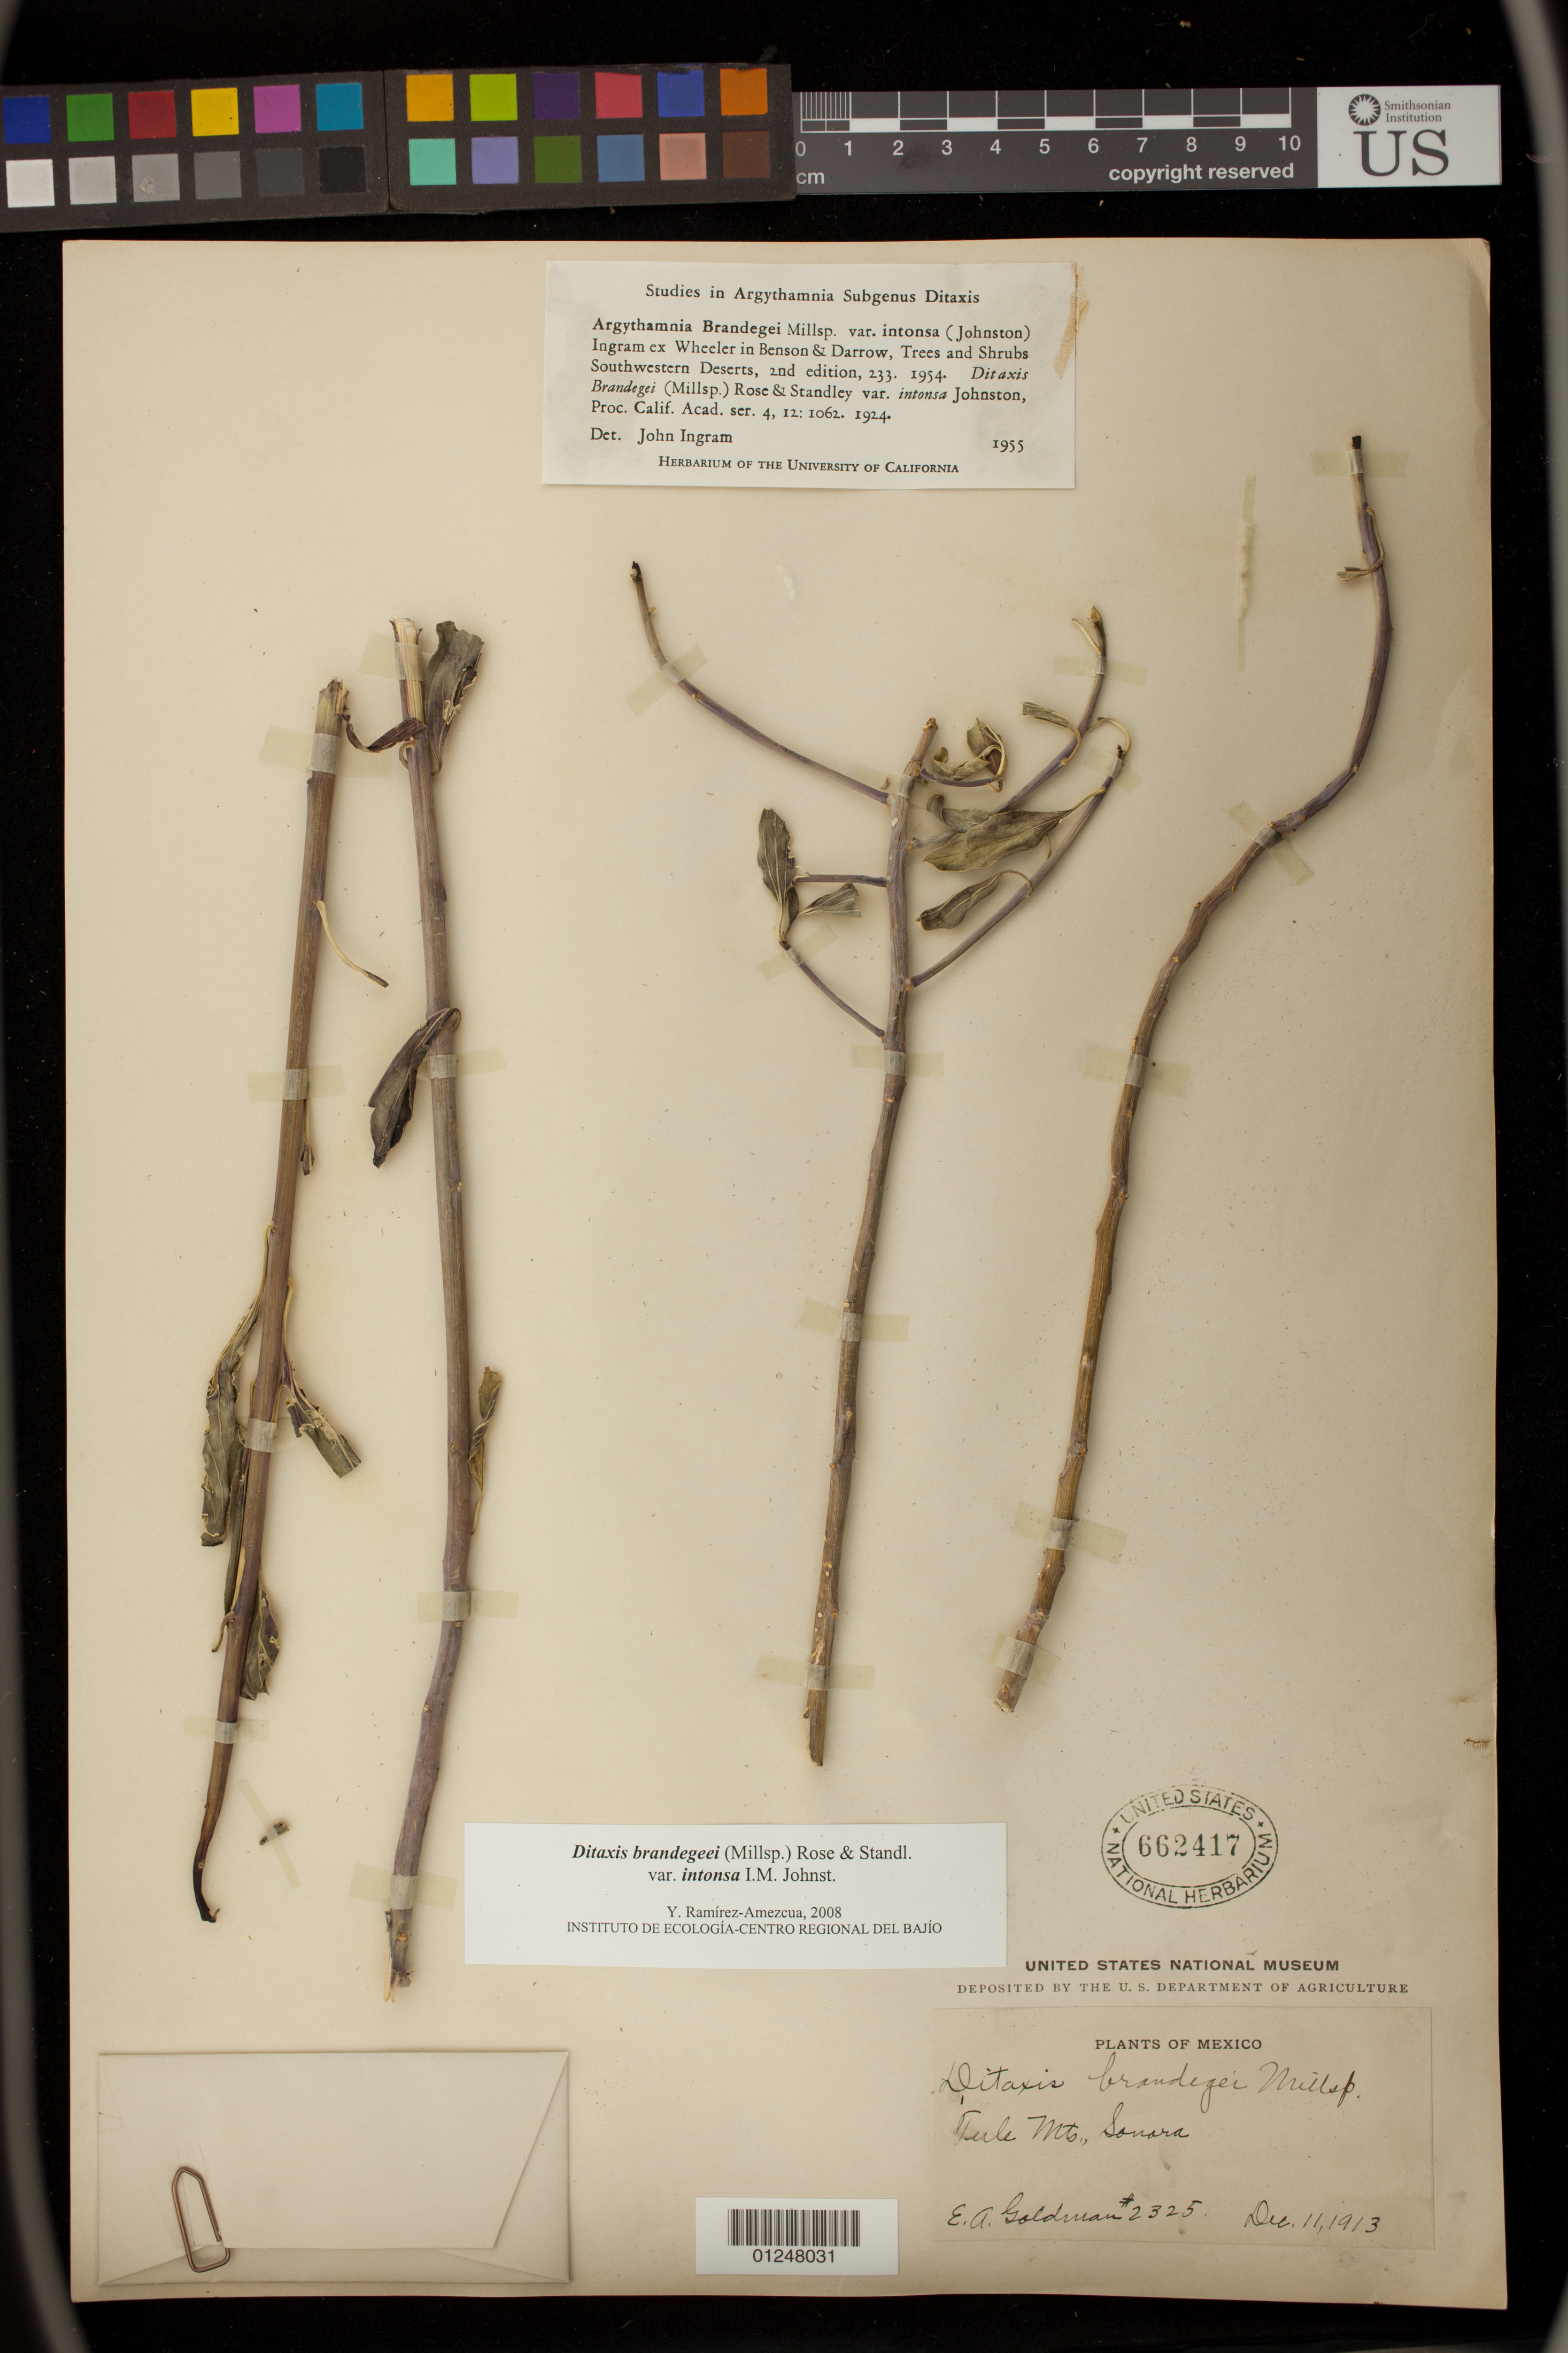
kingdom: Plantae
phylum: Tracheophyta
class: Magnoliopsida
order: Malpighiales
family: Euphorbiaceae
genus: Argythamnia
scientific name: Argythamnia brandegeei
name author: Millsp.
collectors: E. A. Goldman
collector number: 2325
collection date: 1913-12-11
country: Mexico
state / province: Sonora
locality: Tule Mountains.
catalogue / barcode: US 662417